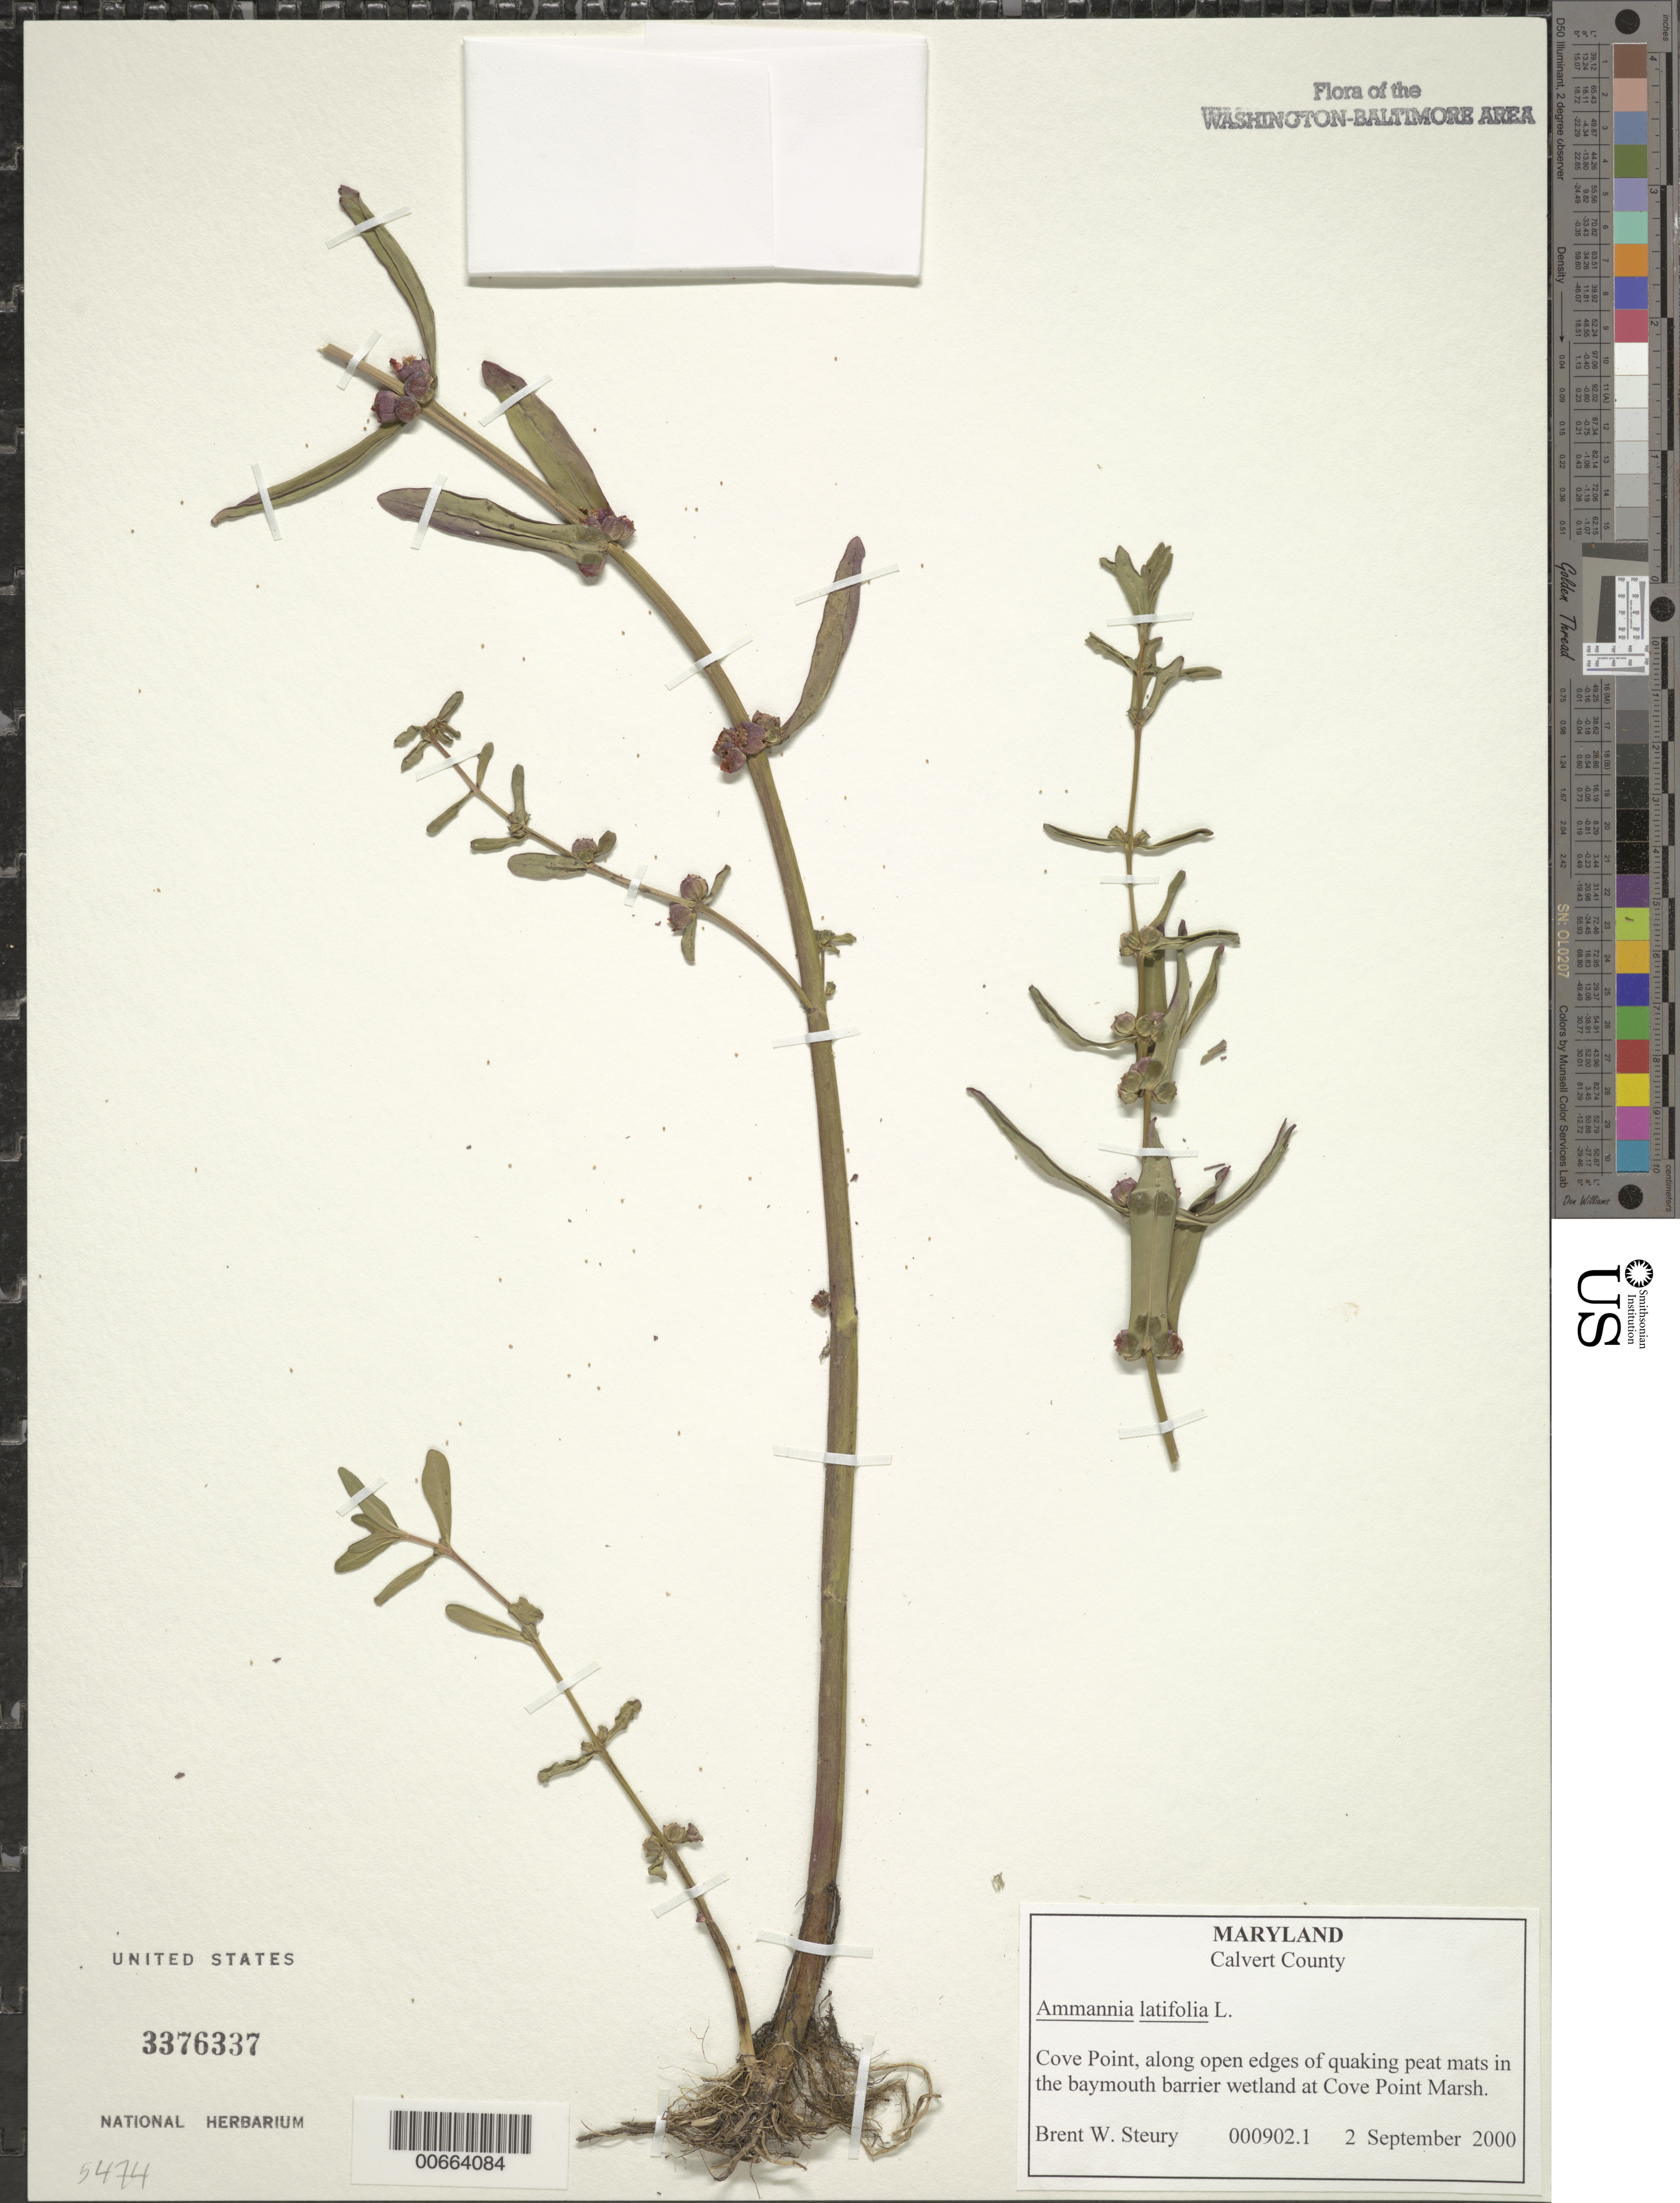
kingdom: Plantae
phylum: Tracheophyta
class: Magnoliopsida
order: Myrtales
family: Lythraceae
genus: Ammannia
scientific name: Ammannia latifolia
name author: L.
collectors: B. Steury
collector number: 902.1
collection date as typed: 02 Sep 2000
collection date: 2000-09-02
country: United States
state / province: Maryland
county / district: Calvert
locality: Cove Point Marsh.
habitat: Along open edges of quaking peat mats in the baymouth barrier wetland.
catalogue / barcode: US 3376337